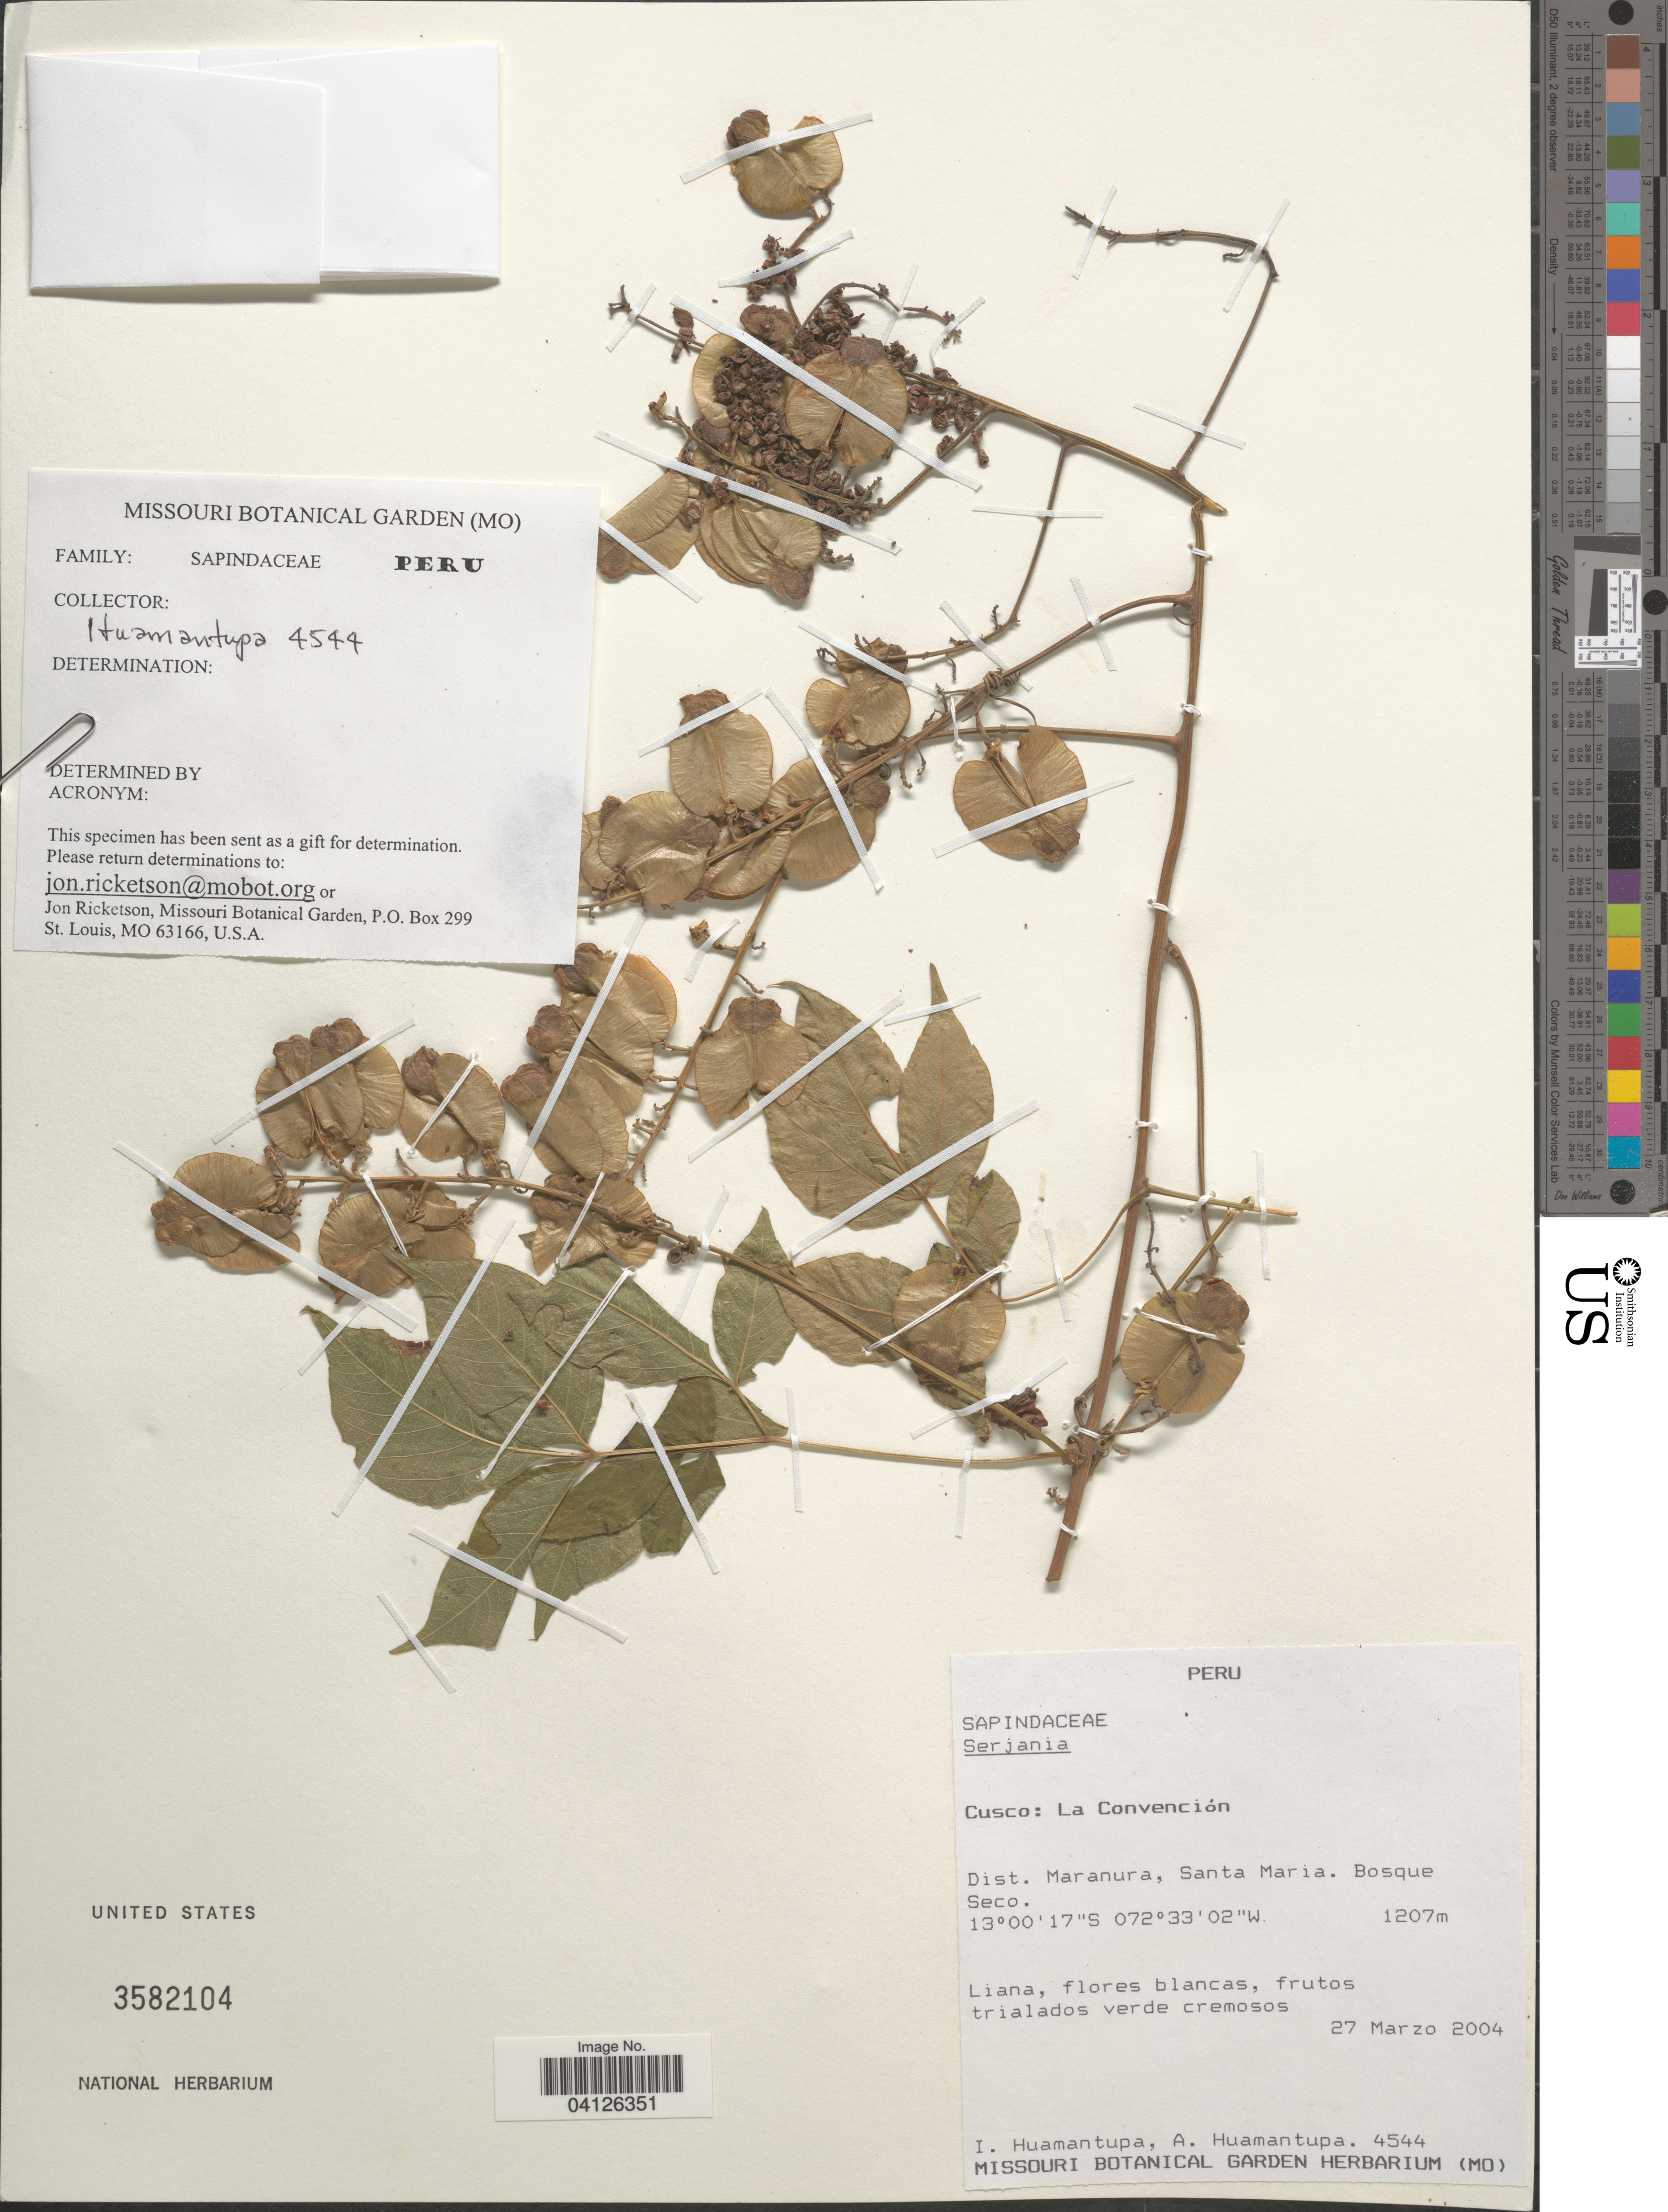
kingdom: Plantae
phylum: Tracheophyta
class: Magnoliopsida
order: Sapindales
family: Sapindaceae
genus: Serjania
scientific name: Serjania sp.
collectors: I. Huamantupa & A. Huamantupa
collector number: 4544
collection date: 2004-03-27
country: Peru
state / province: Cusco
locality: La Convención. Dist. Maranura, Santa Maria.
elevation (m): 1207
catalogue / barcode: US 3582104